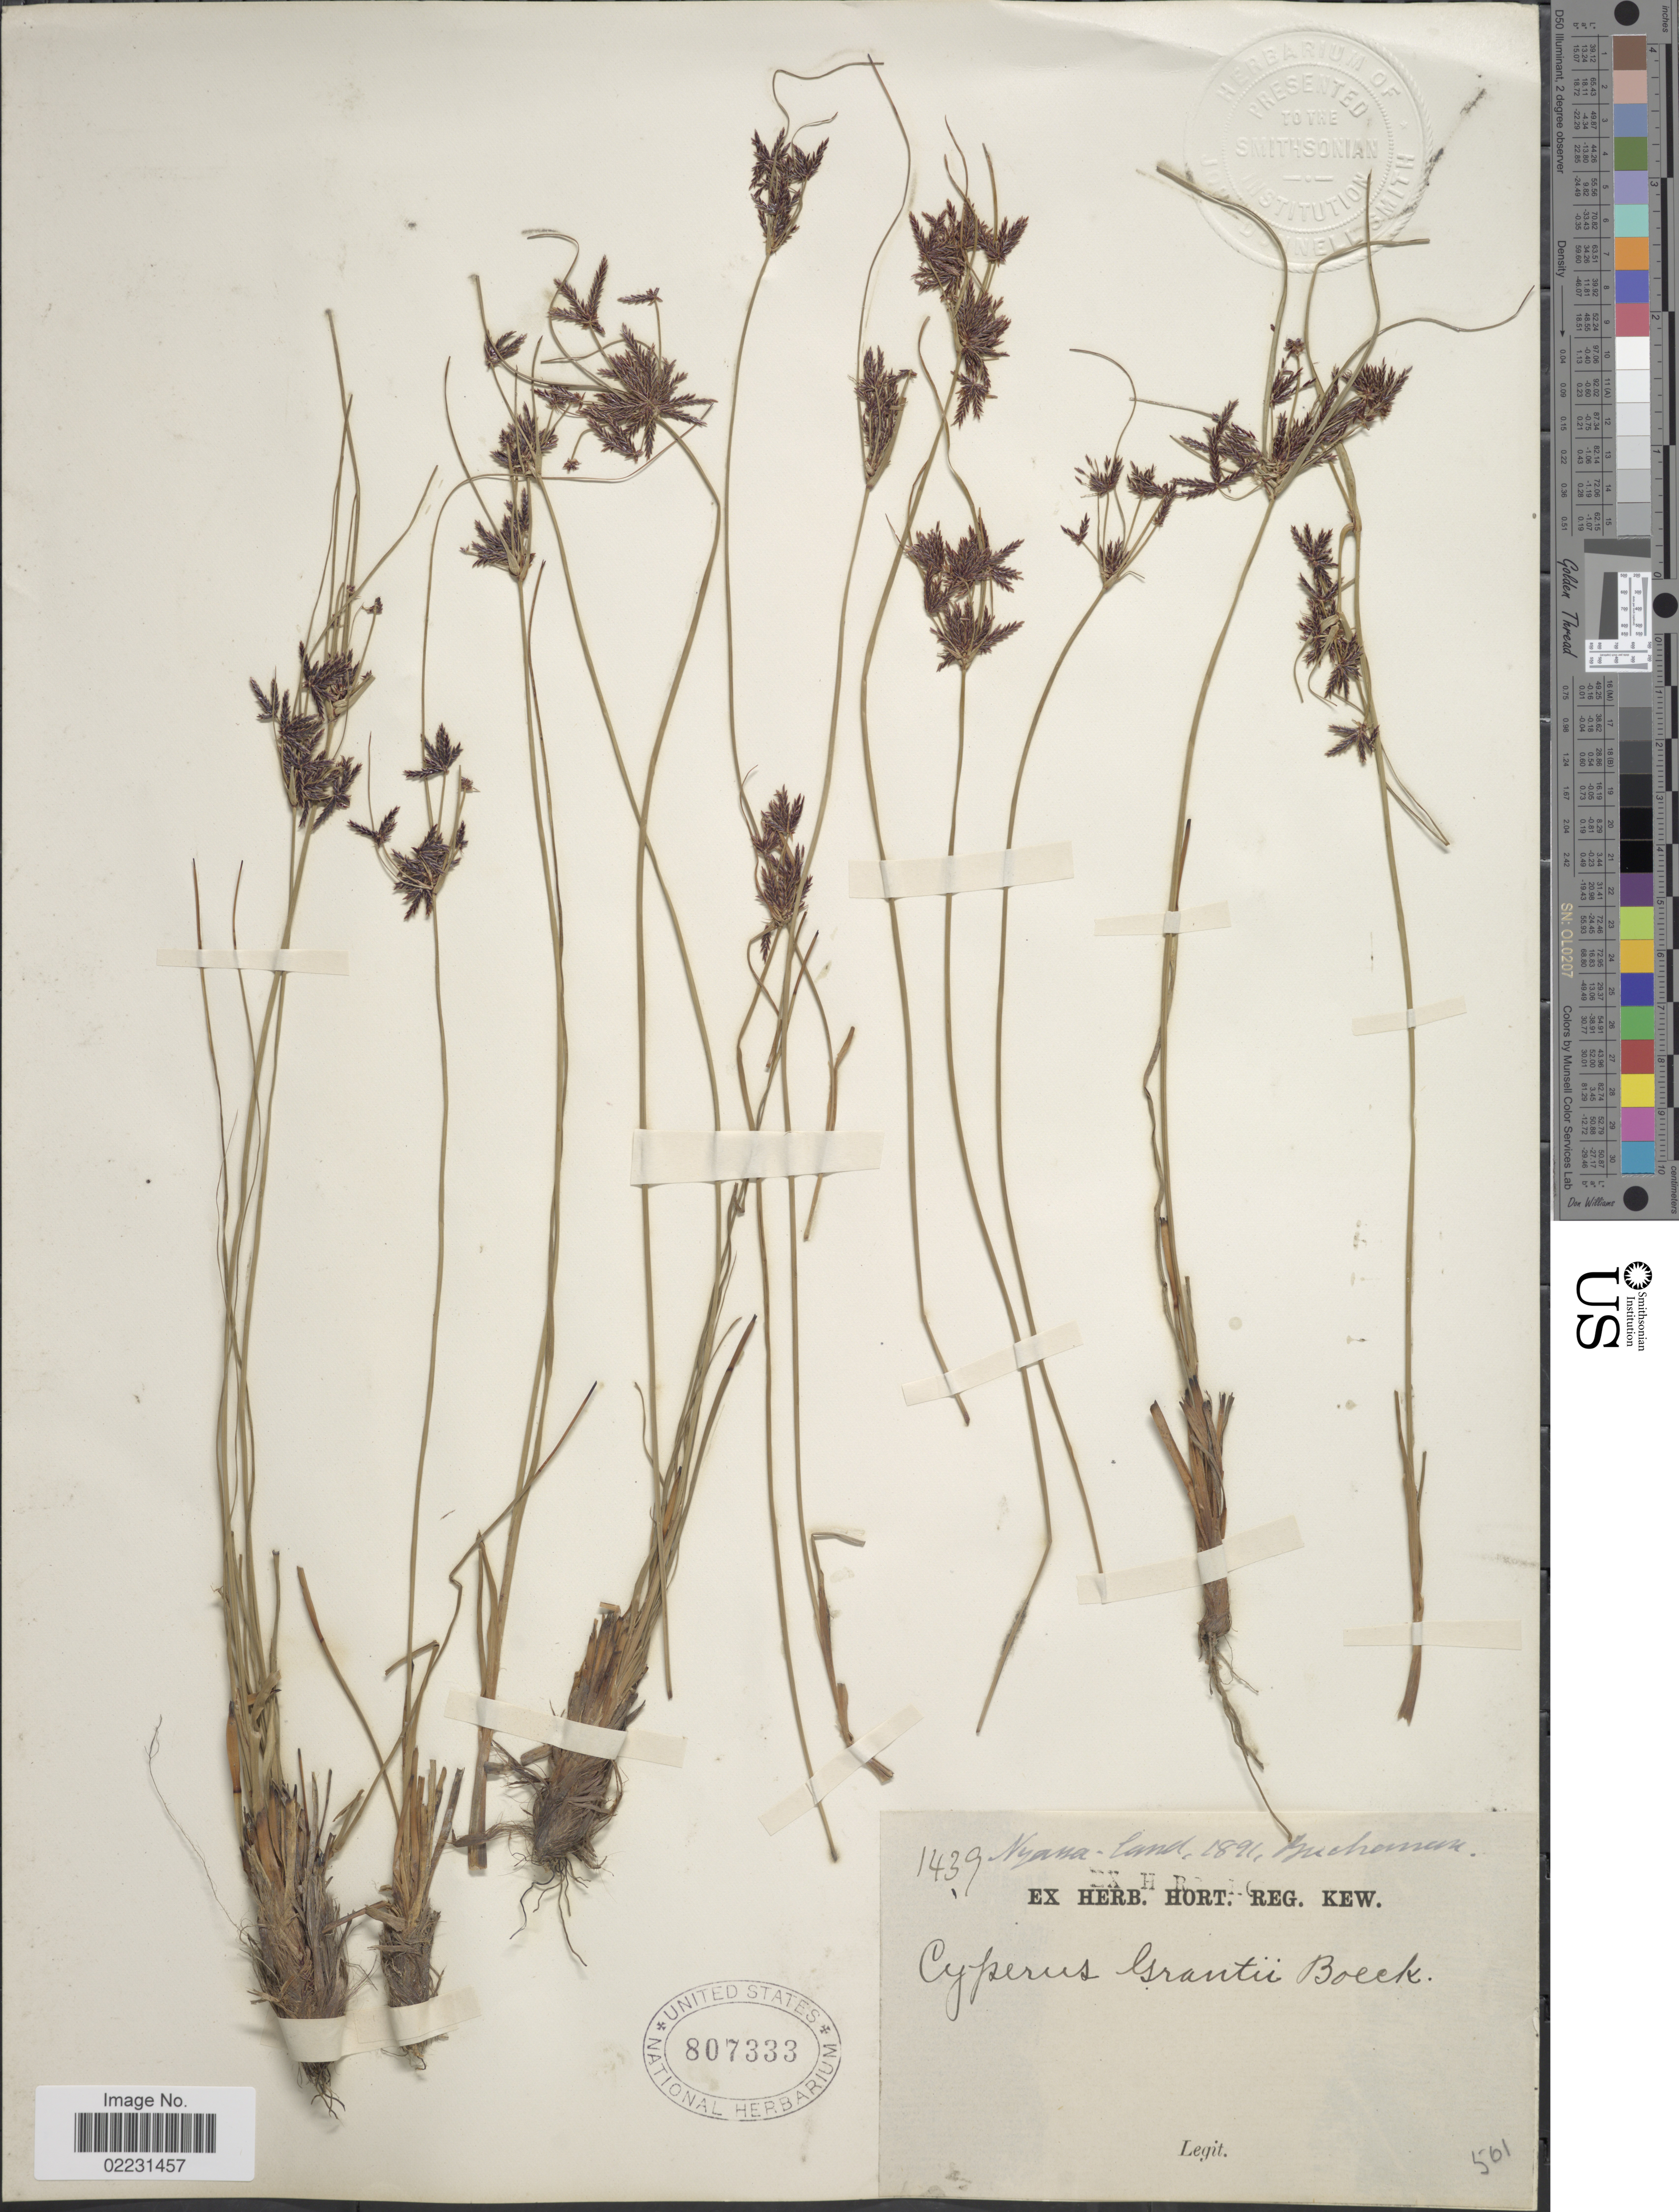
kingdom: Plantae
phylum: Tracheophyta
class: Liliopsida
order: Poales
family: Cyperaceae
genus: Cyperus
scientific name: Cyperus tenax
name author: Boeckeler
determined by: Strong, Mark T., (BOT), Smithsonian Institution - National Museum of Natural History (UNITED STATES)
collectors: Buchanan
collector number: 1439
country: Malawi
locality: Nyasa-land.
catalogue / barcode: US 807333